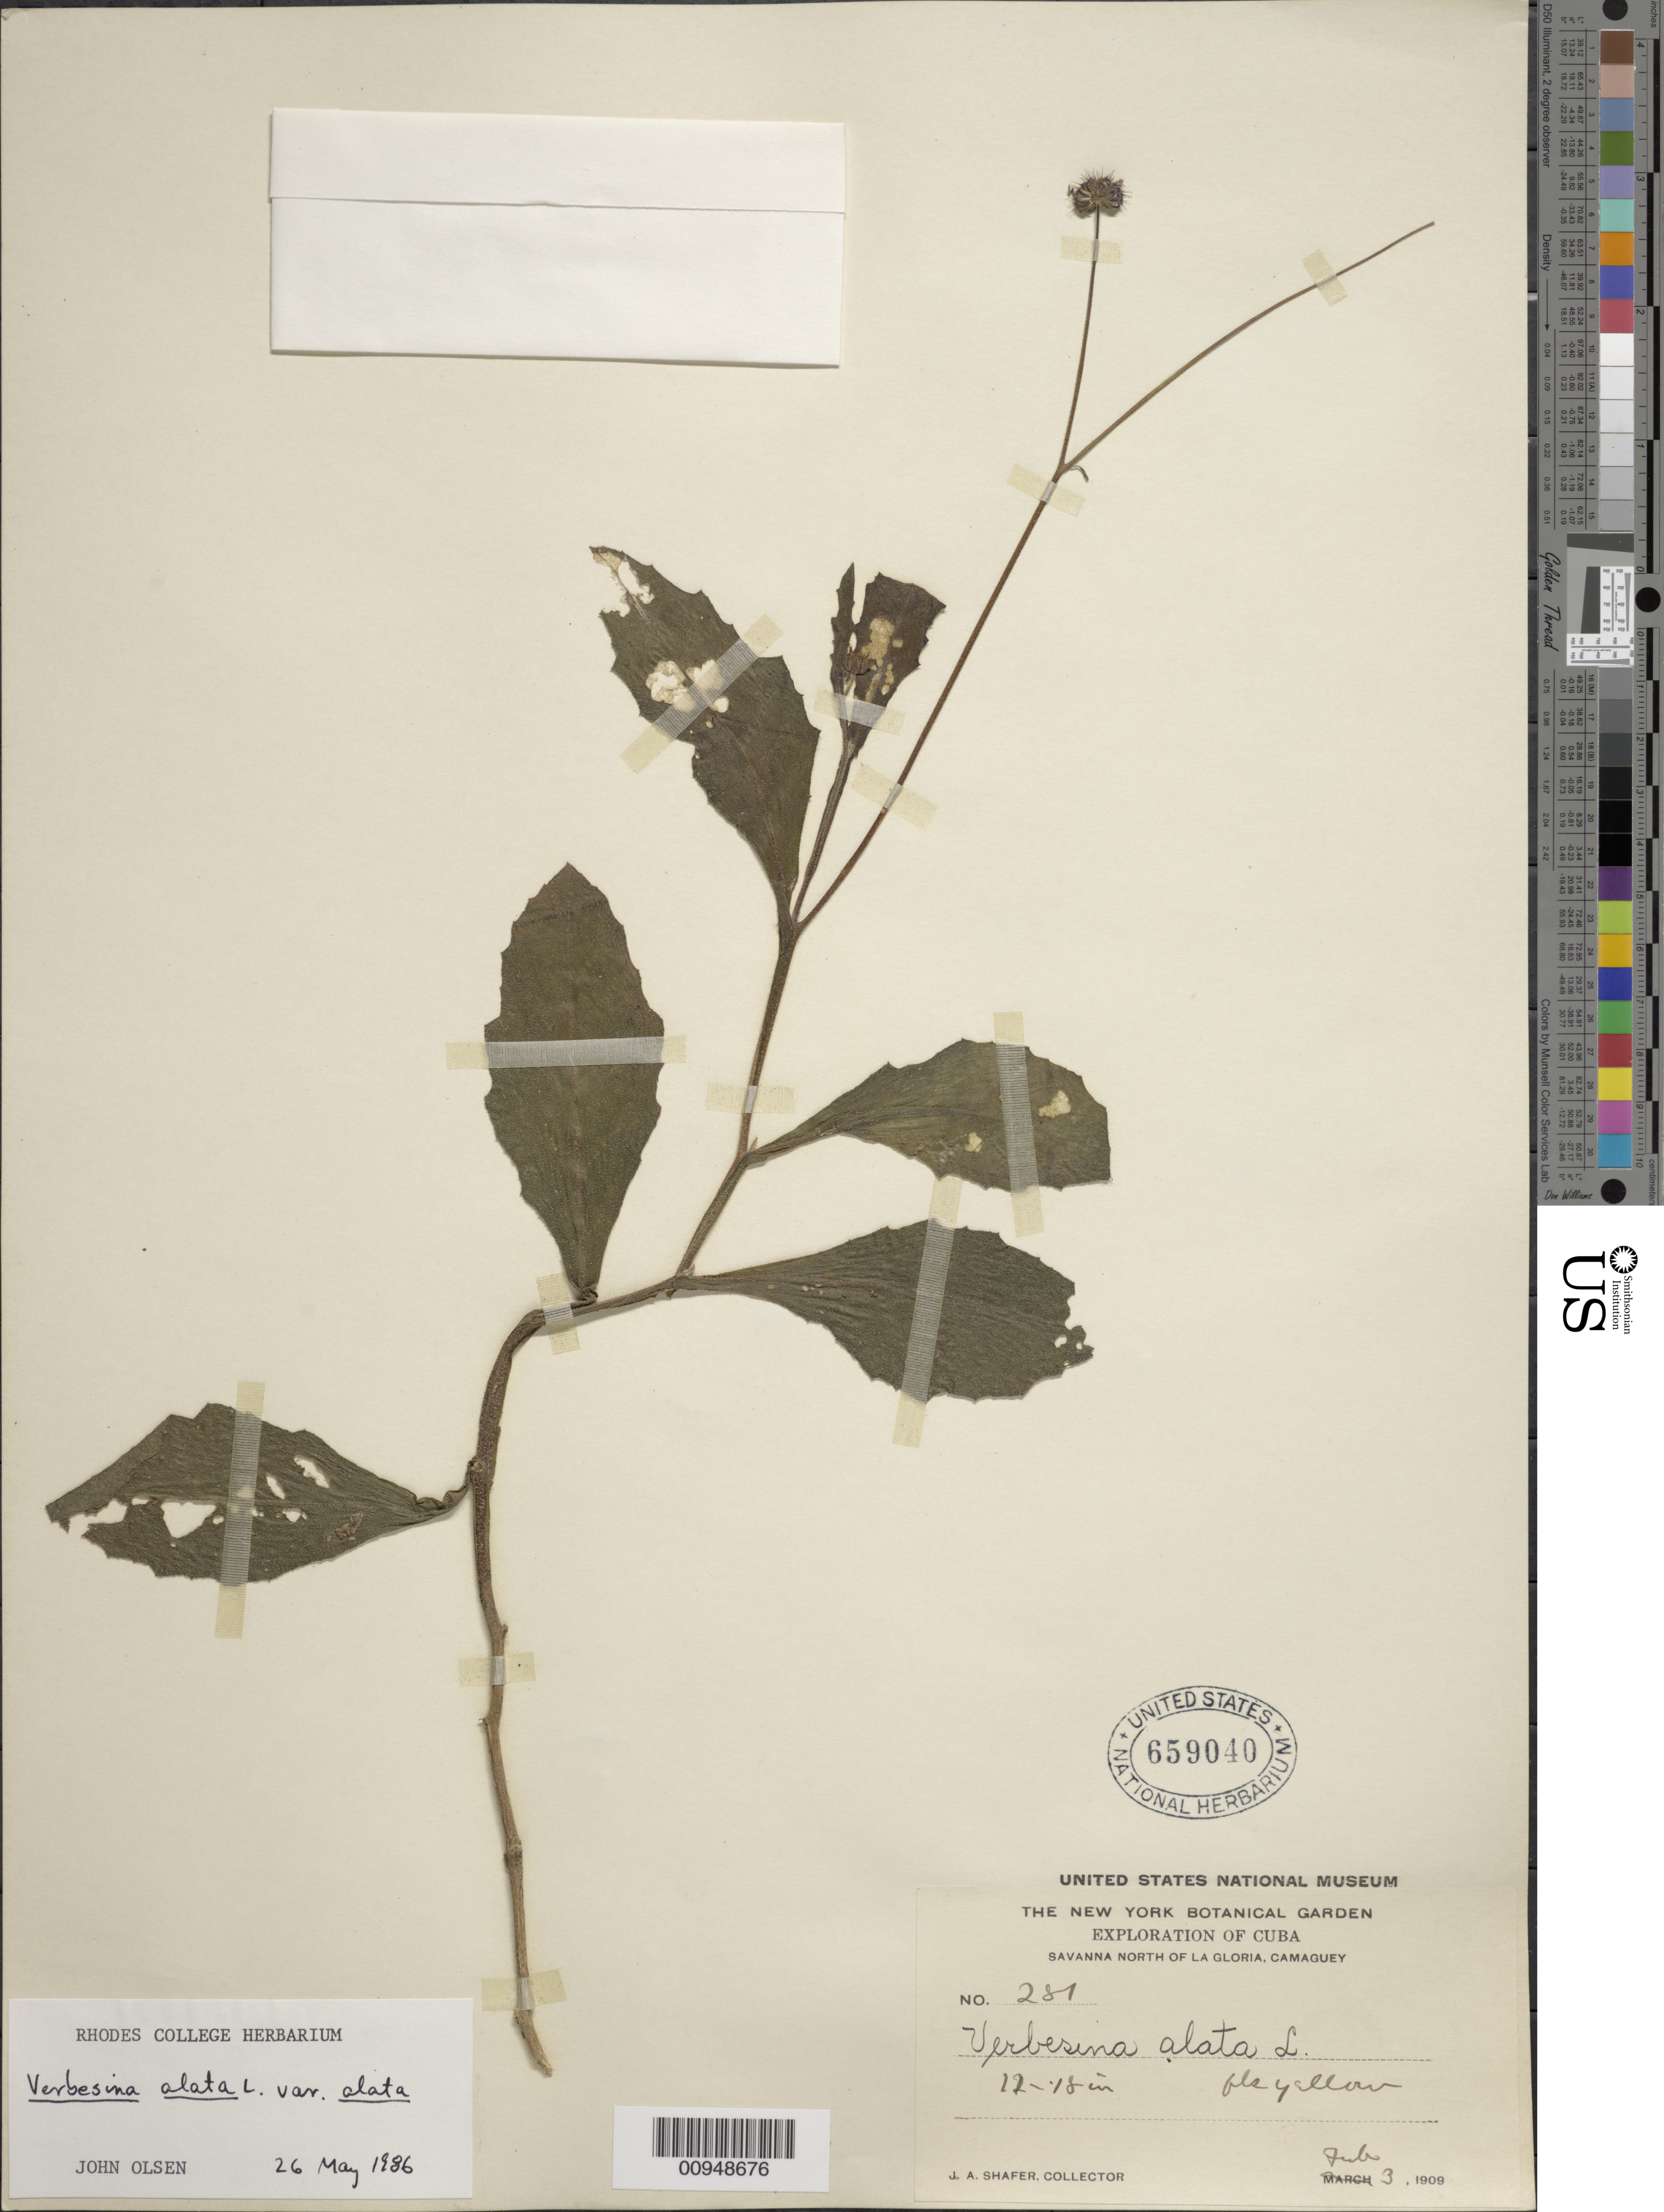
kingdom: Plantae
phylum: Tracheophyta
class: Magnoliopsida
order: Asterales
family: Asteraceae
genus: Verbesina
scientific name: Verbesina alata var. alata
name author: L.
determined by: Olsen, J.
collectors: J. A. Shafer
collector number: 281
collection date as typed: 03 Feb 1909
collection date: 1909-02-03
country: Cuba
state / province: Camagüey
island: Cuba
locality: Savanna North of La Gloria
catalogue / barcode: US 659040